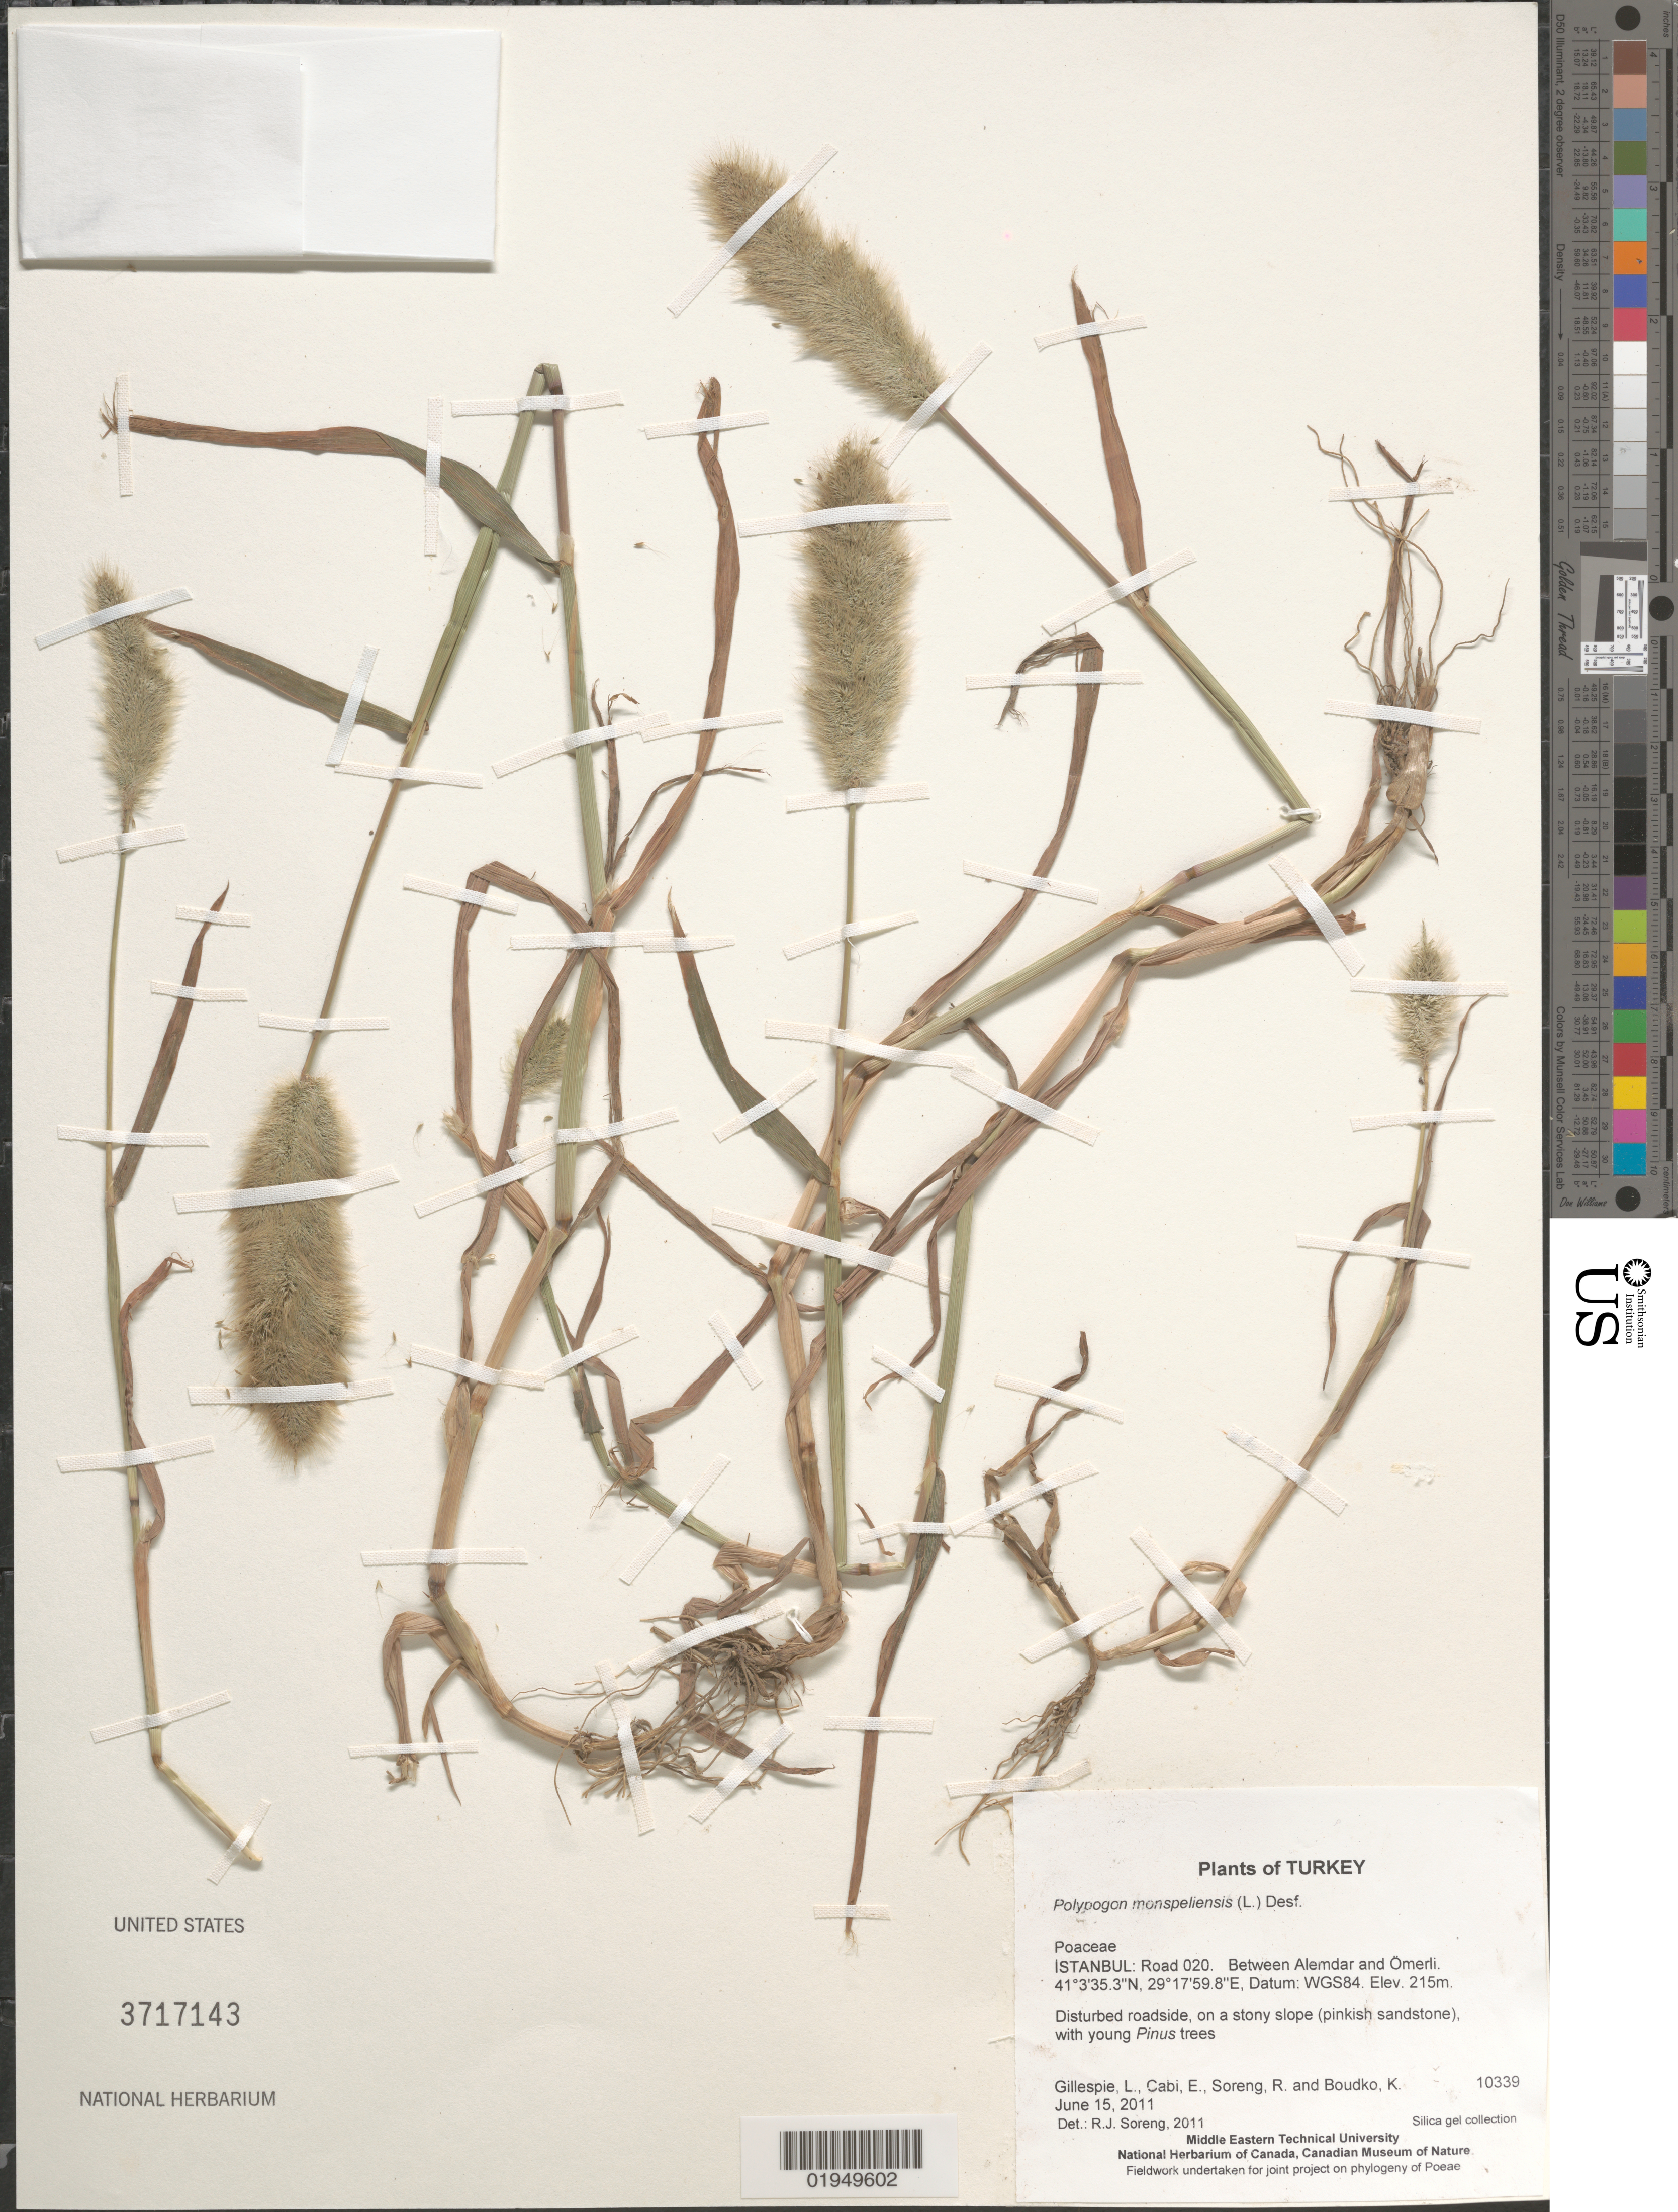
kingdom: Plantae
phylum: Tracheophyta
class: Liliopsida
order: Poales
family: Poaceae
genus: Polypogon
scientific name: Polypogon monspeliensis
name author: (L.) Desf.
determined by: Soreng, Robert J., Research Associate (BOT), Smithsonian Institution - National Museum of Natural History (UNITED STATES)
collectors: L. J. Gillespie, E. Cabi, R. J. Soreng & K. Boudko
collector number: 10339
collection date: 2011-06-15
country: Turkey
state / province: Istanbul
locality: Road 020. Between Alemdar and Ömerli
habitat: Disturbed roadside, on a stony slope (pinkish sandstone), with young Pinus trees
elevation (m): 215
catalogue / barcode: US 3717143